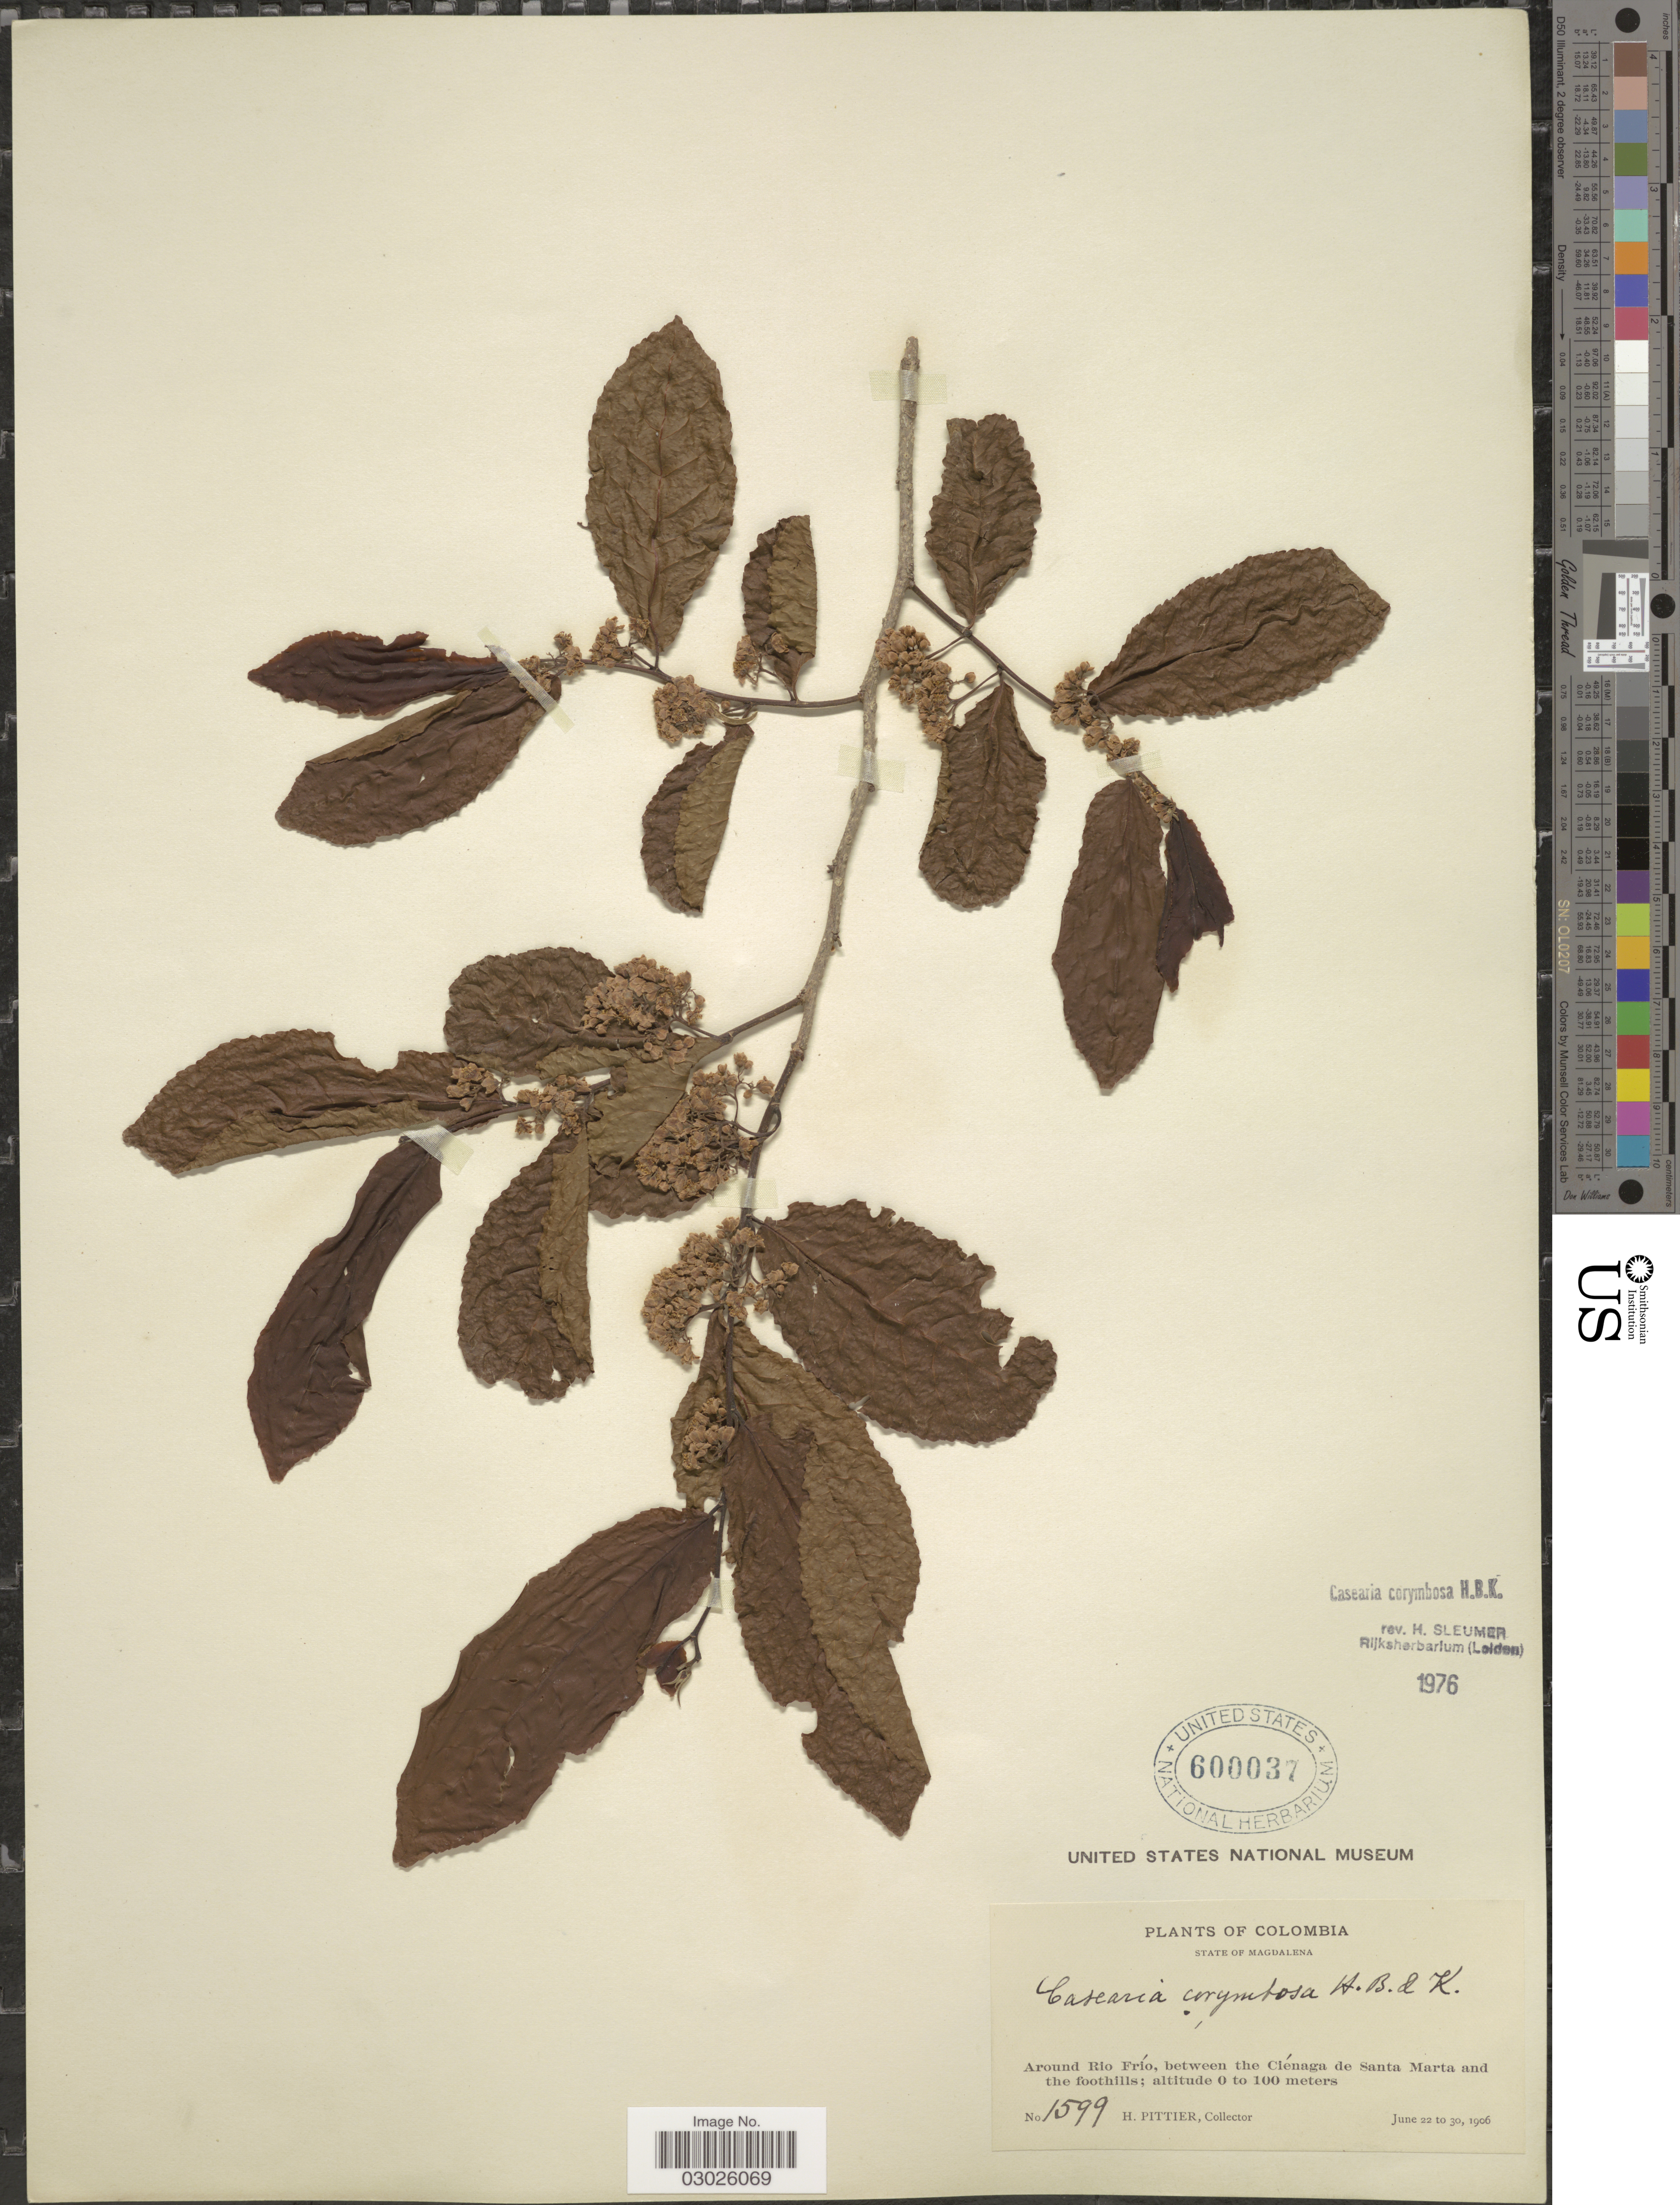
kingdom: Plantae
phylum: Tracheophyta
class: Magnoliopsida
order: Malpighiales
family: Salicaceae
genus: Casearia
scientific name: Casearia corymbosa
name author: Kunth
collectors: H. F. Pittier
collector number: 1599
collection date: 1906-06-22/1906-06-30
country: Colombia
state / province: Magdalena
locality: Around Rio Frío, between the Cíenaga de Santa Marta and the foothills.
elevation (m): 0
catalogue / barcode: US 600037